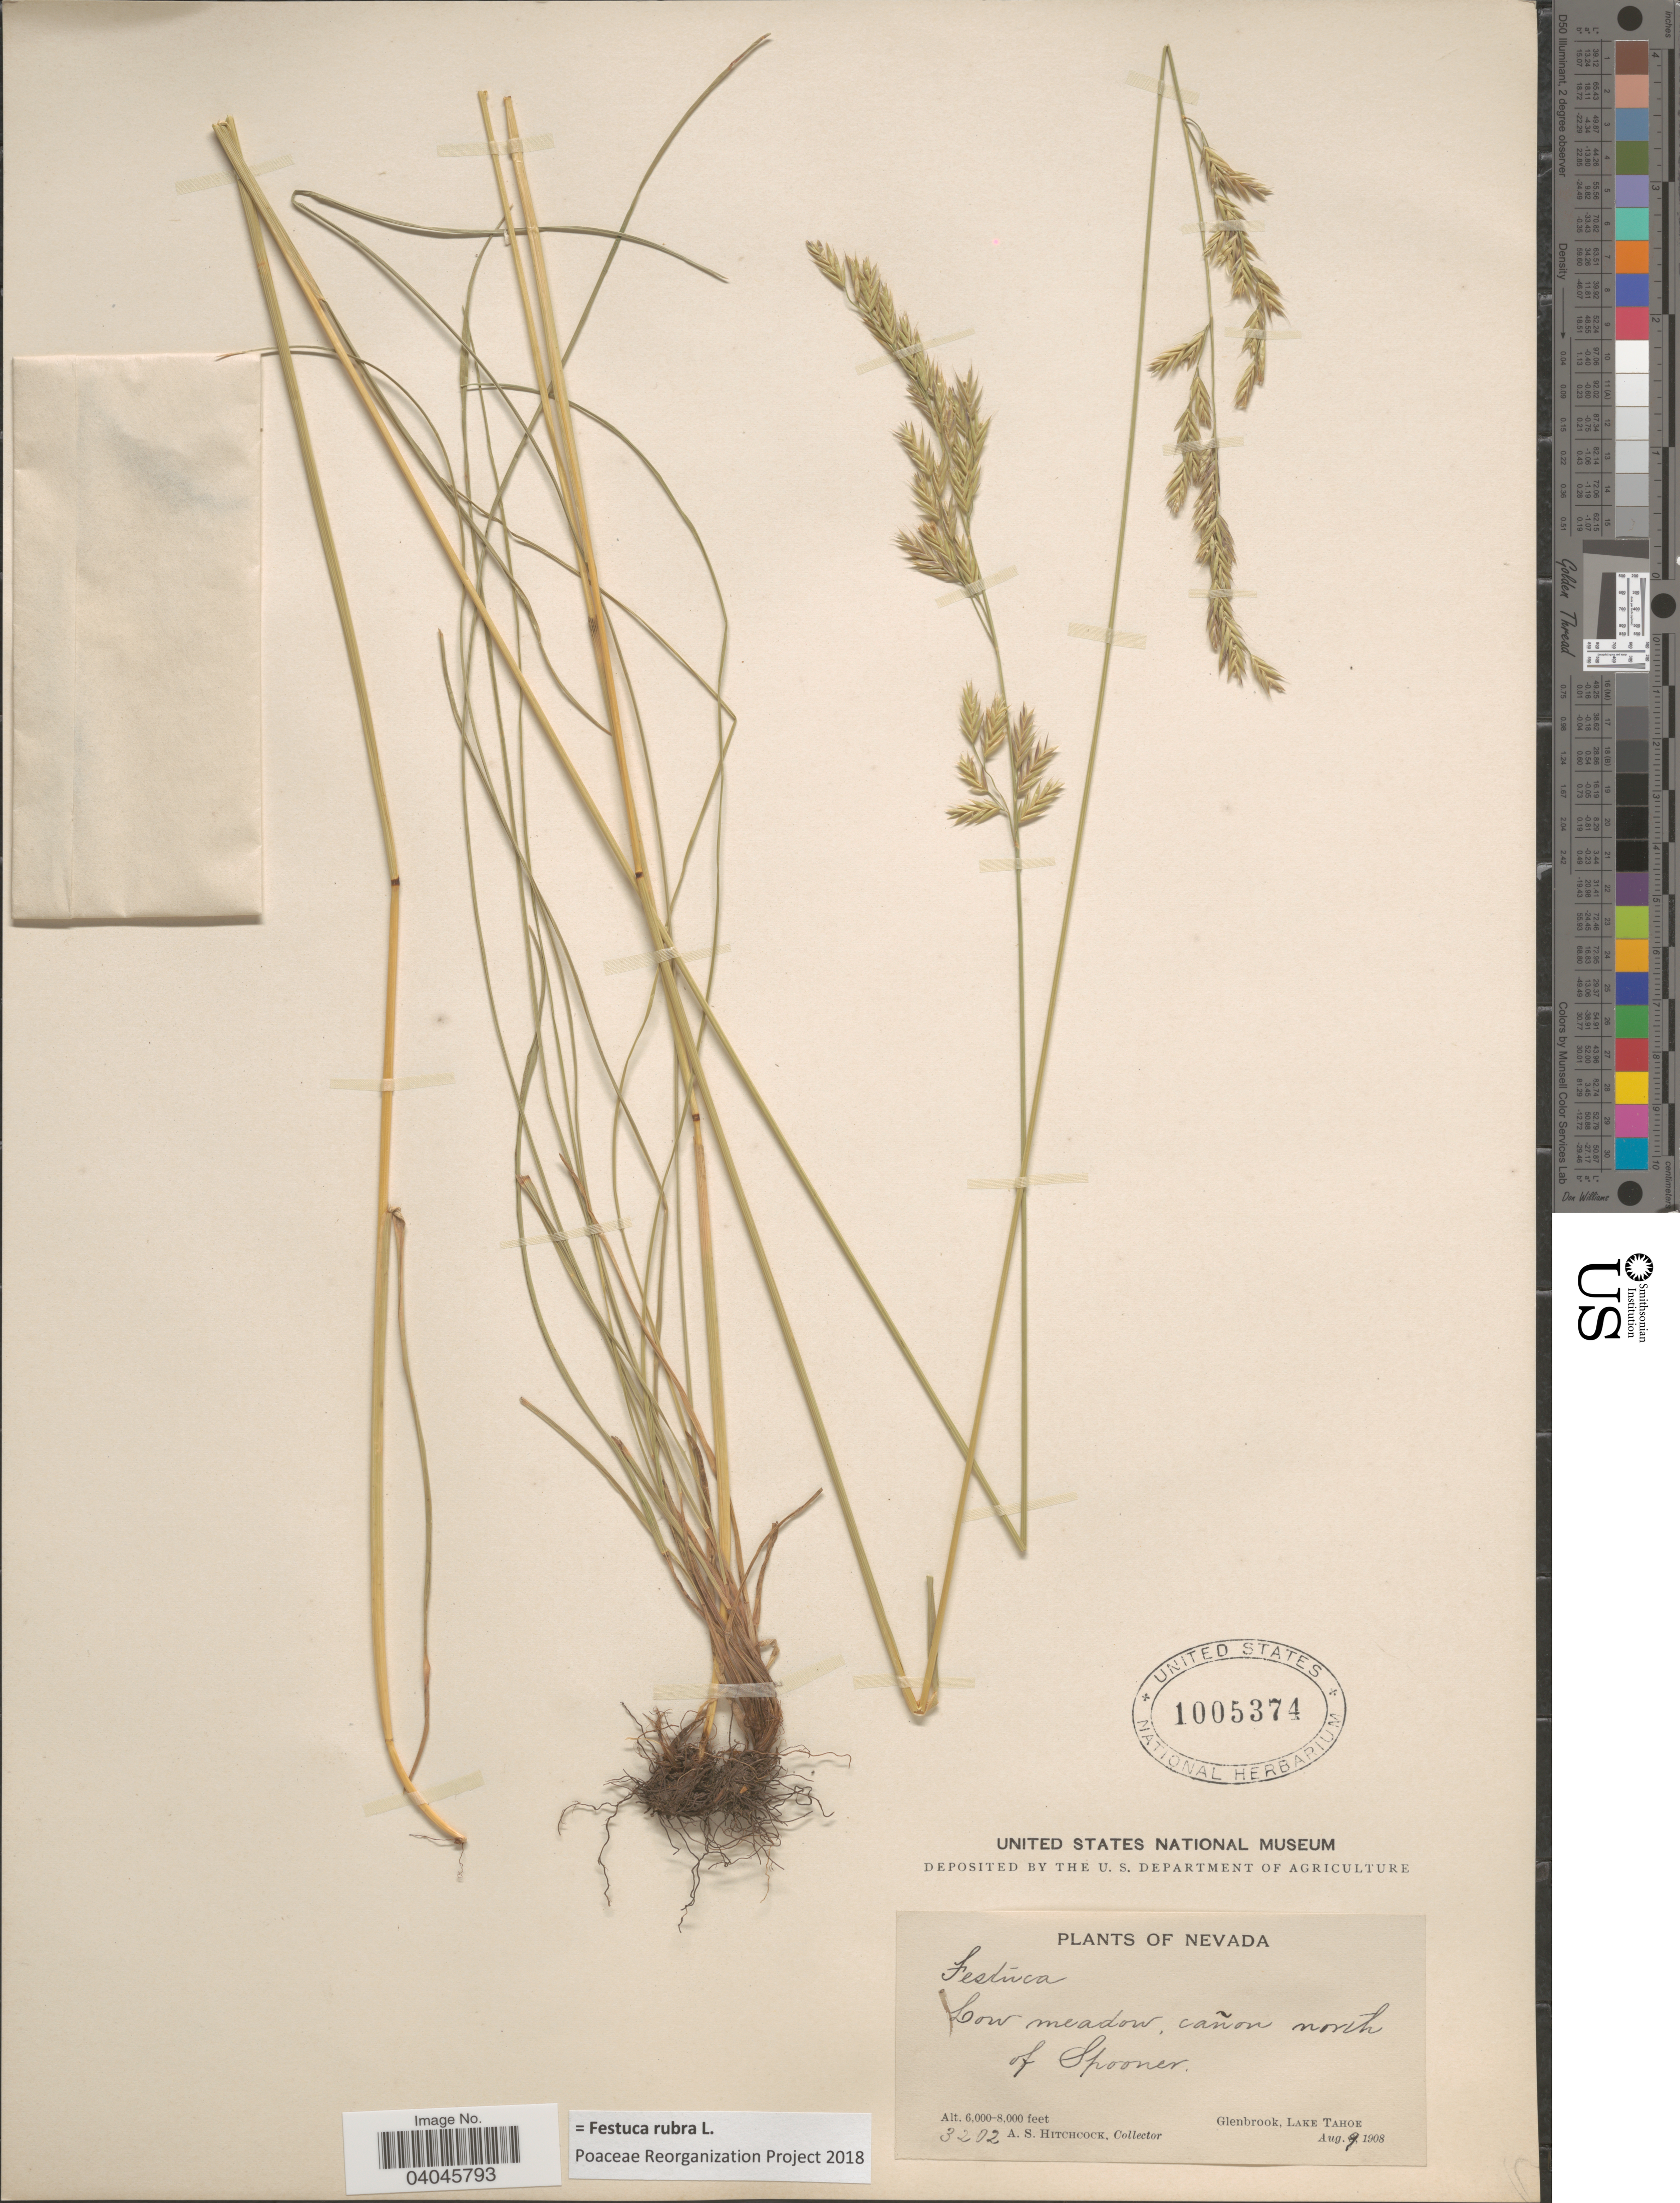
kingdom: Plantae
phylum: Tracheophyta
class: Liliopsida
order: Poales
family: Poaceae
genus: Festuca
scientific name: Festuca rubra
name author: L.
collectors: A. S. Hitchcock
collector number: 3202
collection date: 1908-08-09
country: United States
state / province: Nevada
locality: Low meadow, cañon north of Spooner. Glenbrook, Lake Tahoe.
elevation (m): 1829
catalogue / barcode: US 1005374